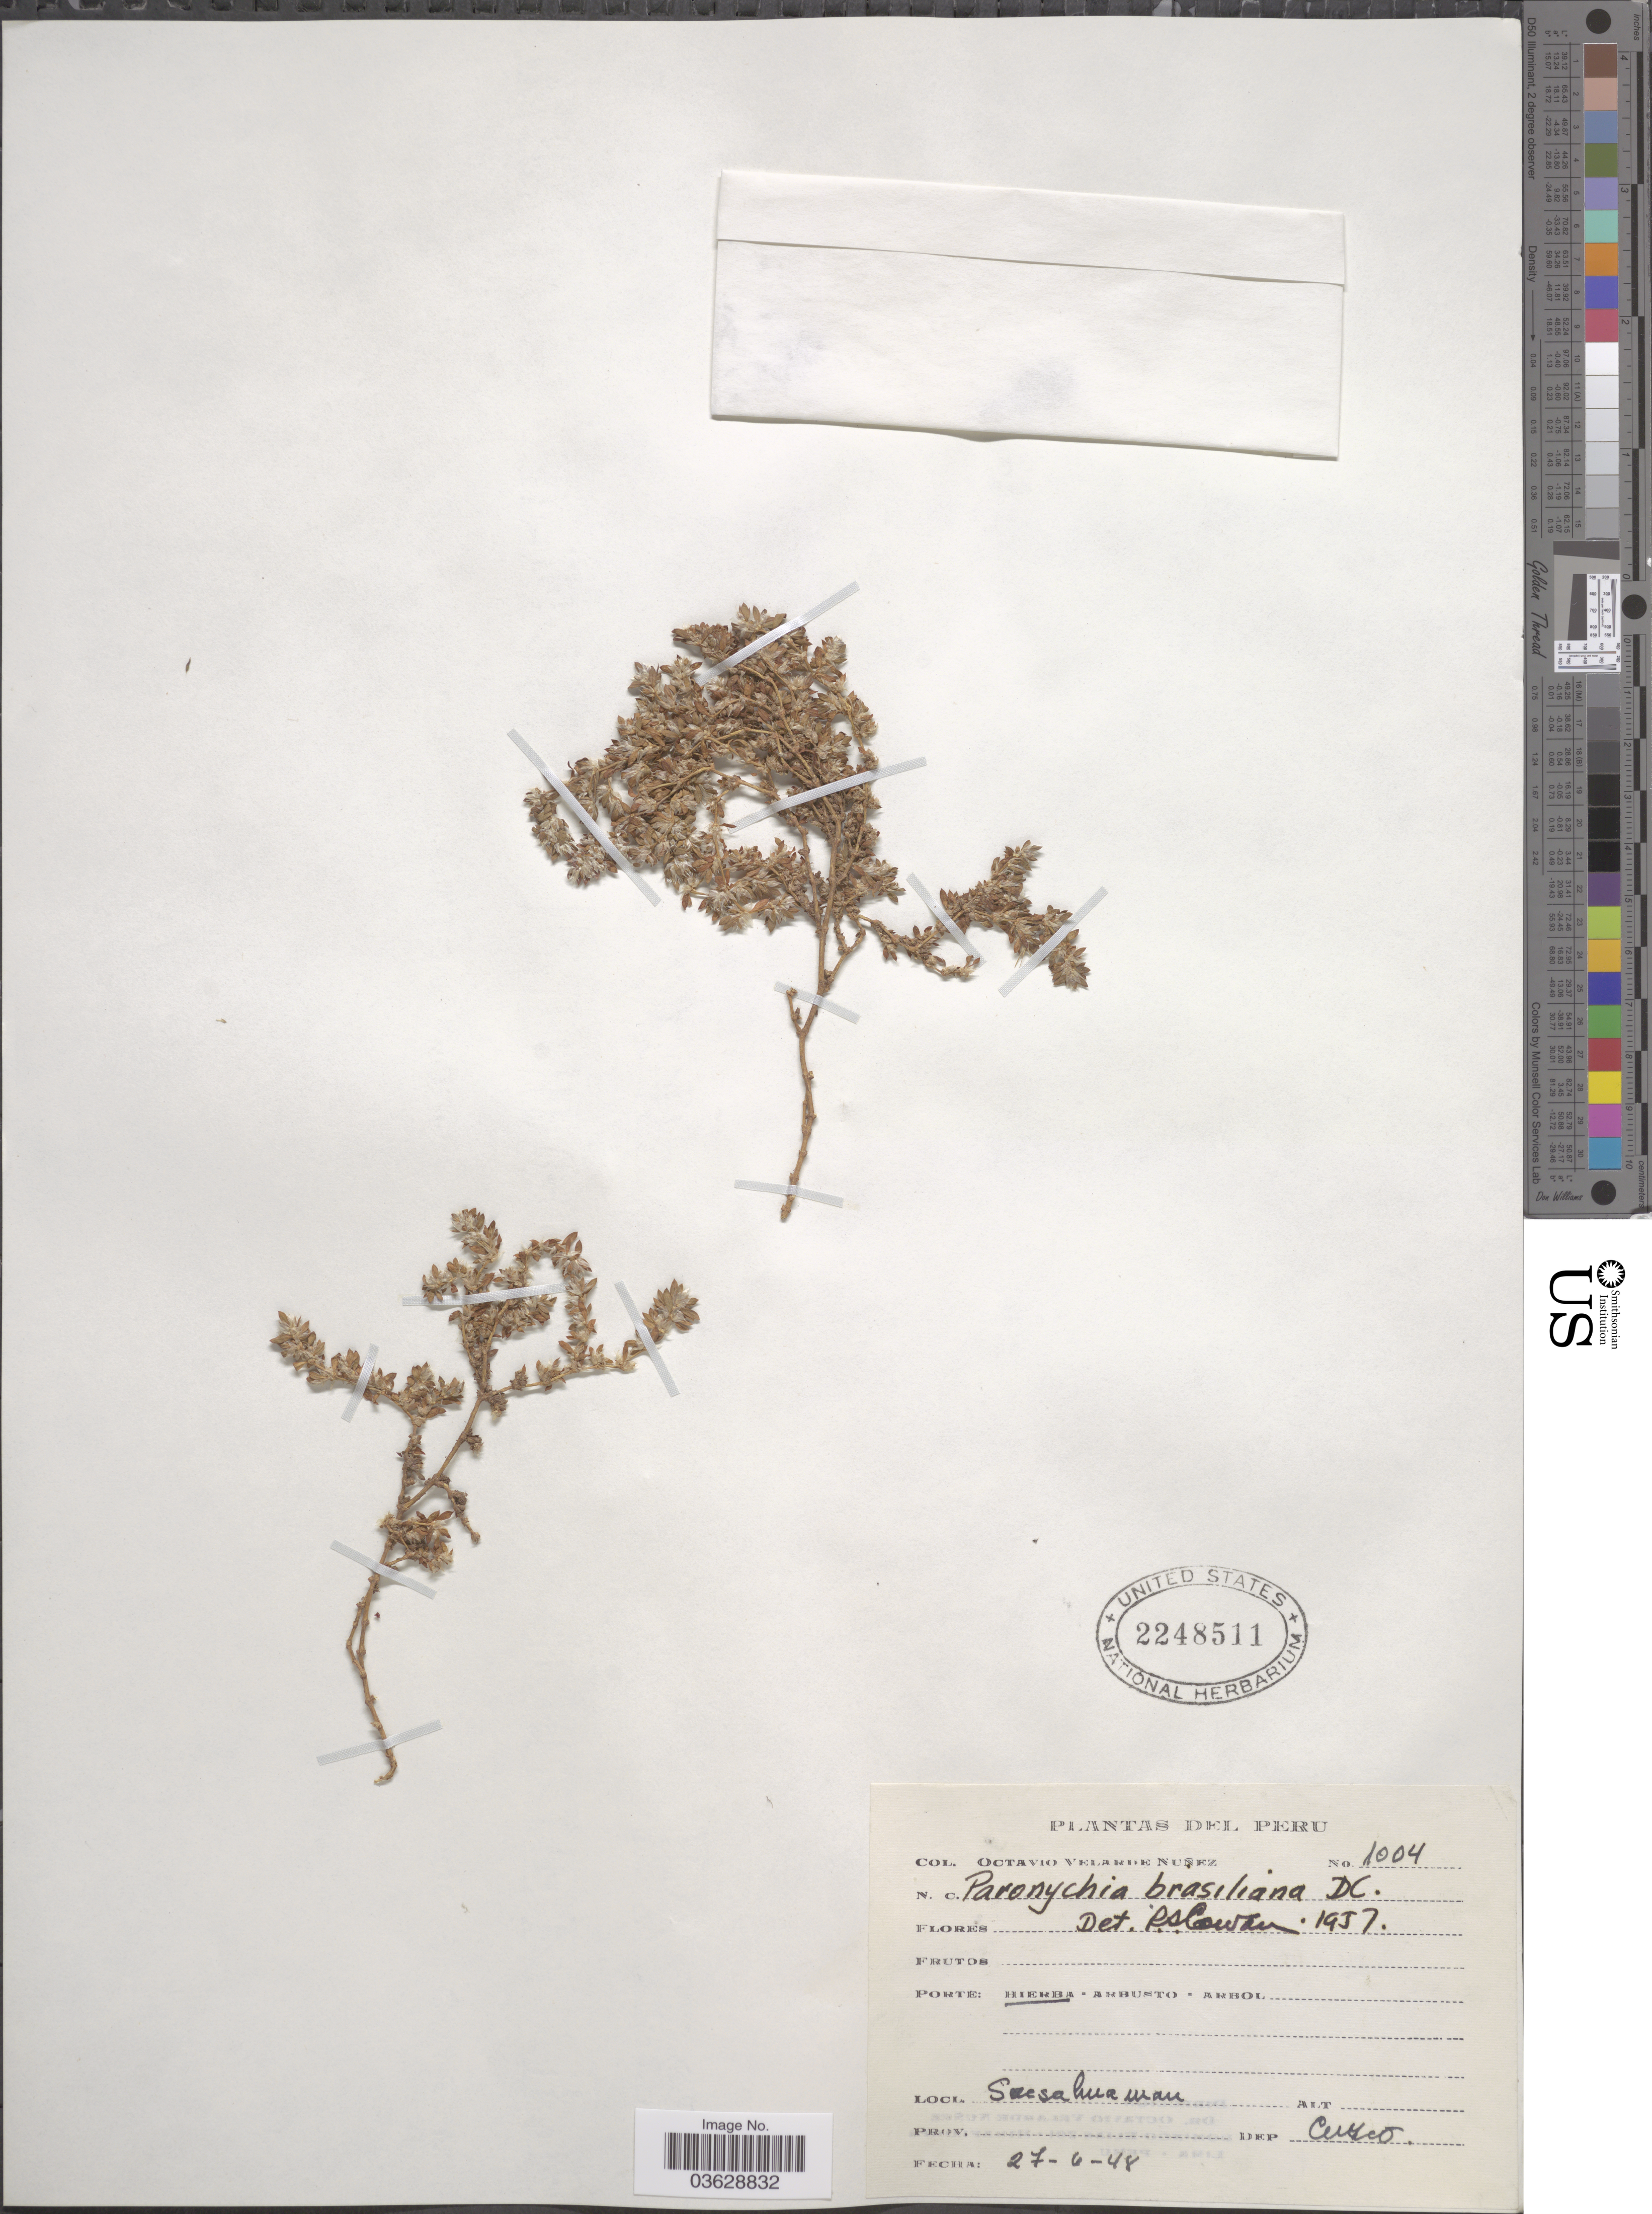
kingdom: Plantae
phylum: Tracheophyta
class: Magnoliopsida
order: Caryophyllales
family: Caryophyllaceae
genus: Paronychia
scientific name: Paronychia brasiliana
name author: DC.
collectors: O. Velarde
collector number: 1004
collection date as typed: Transcribed d/m/y: 27/6/48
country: Peru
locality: Sacsahuaman.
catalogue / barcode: US 2248511